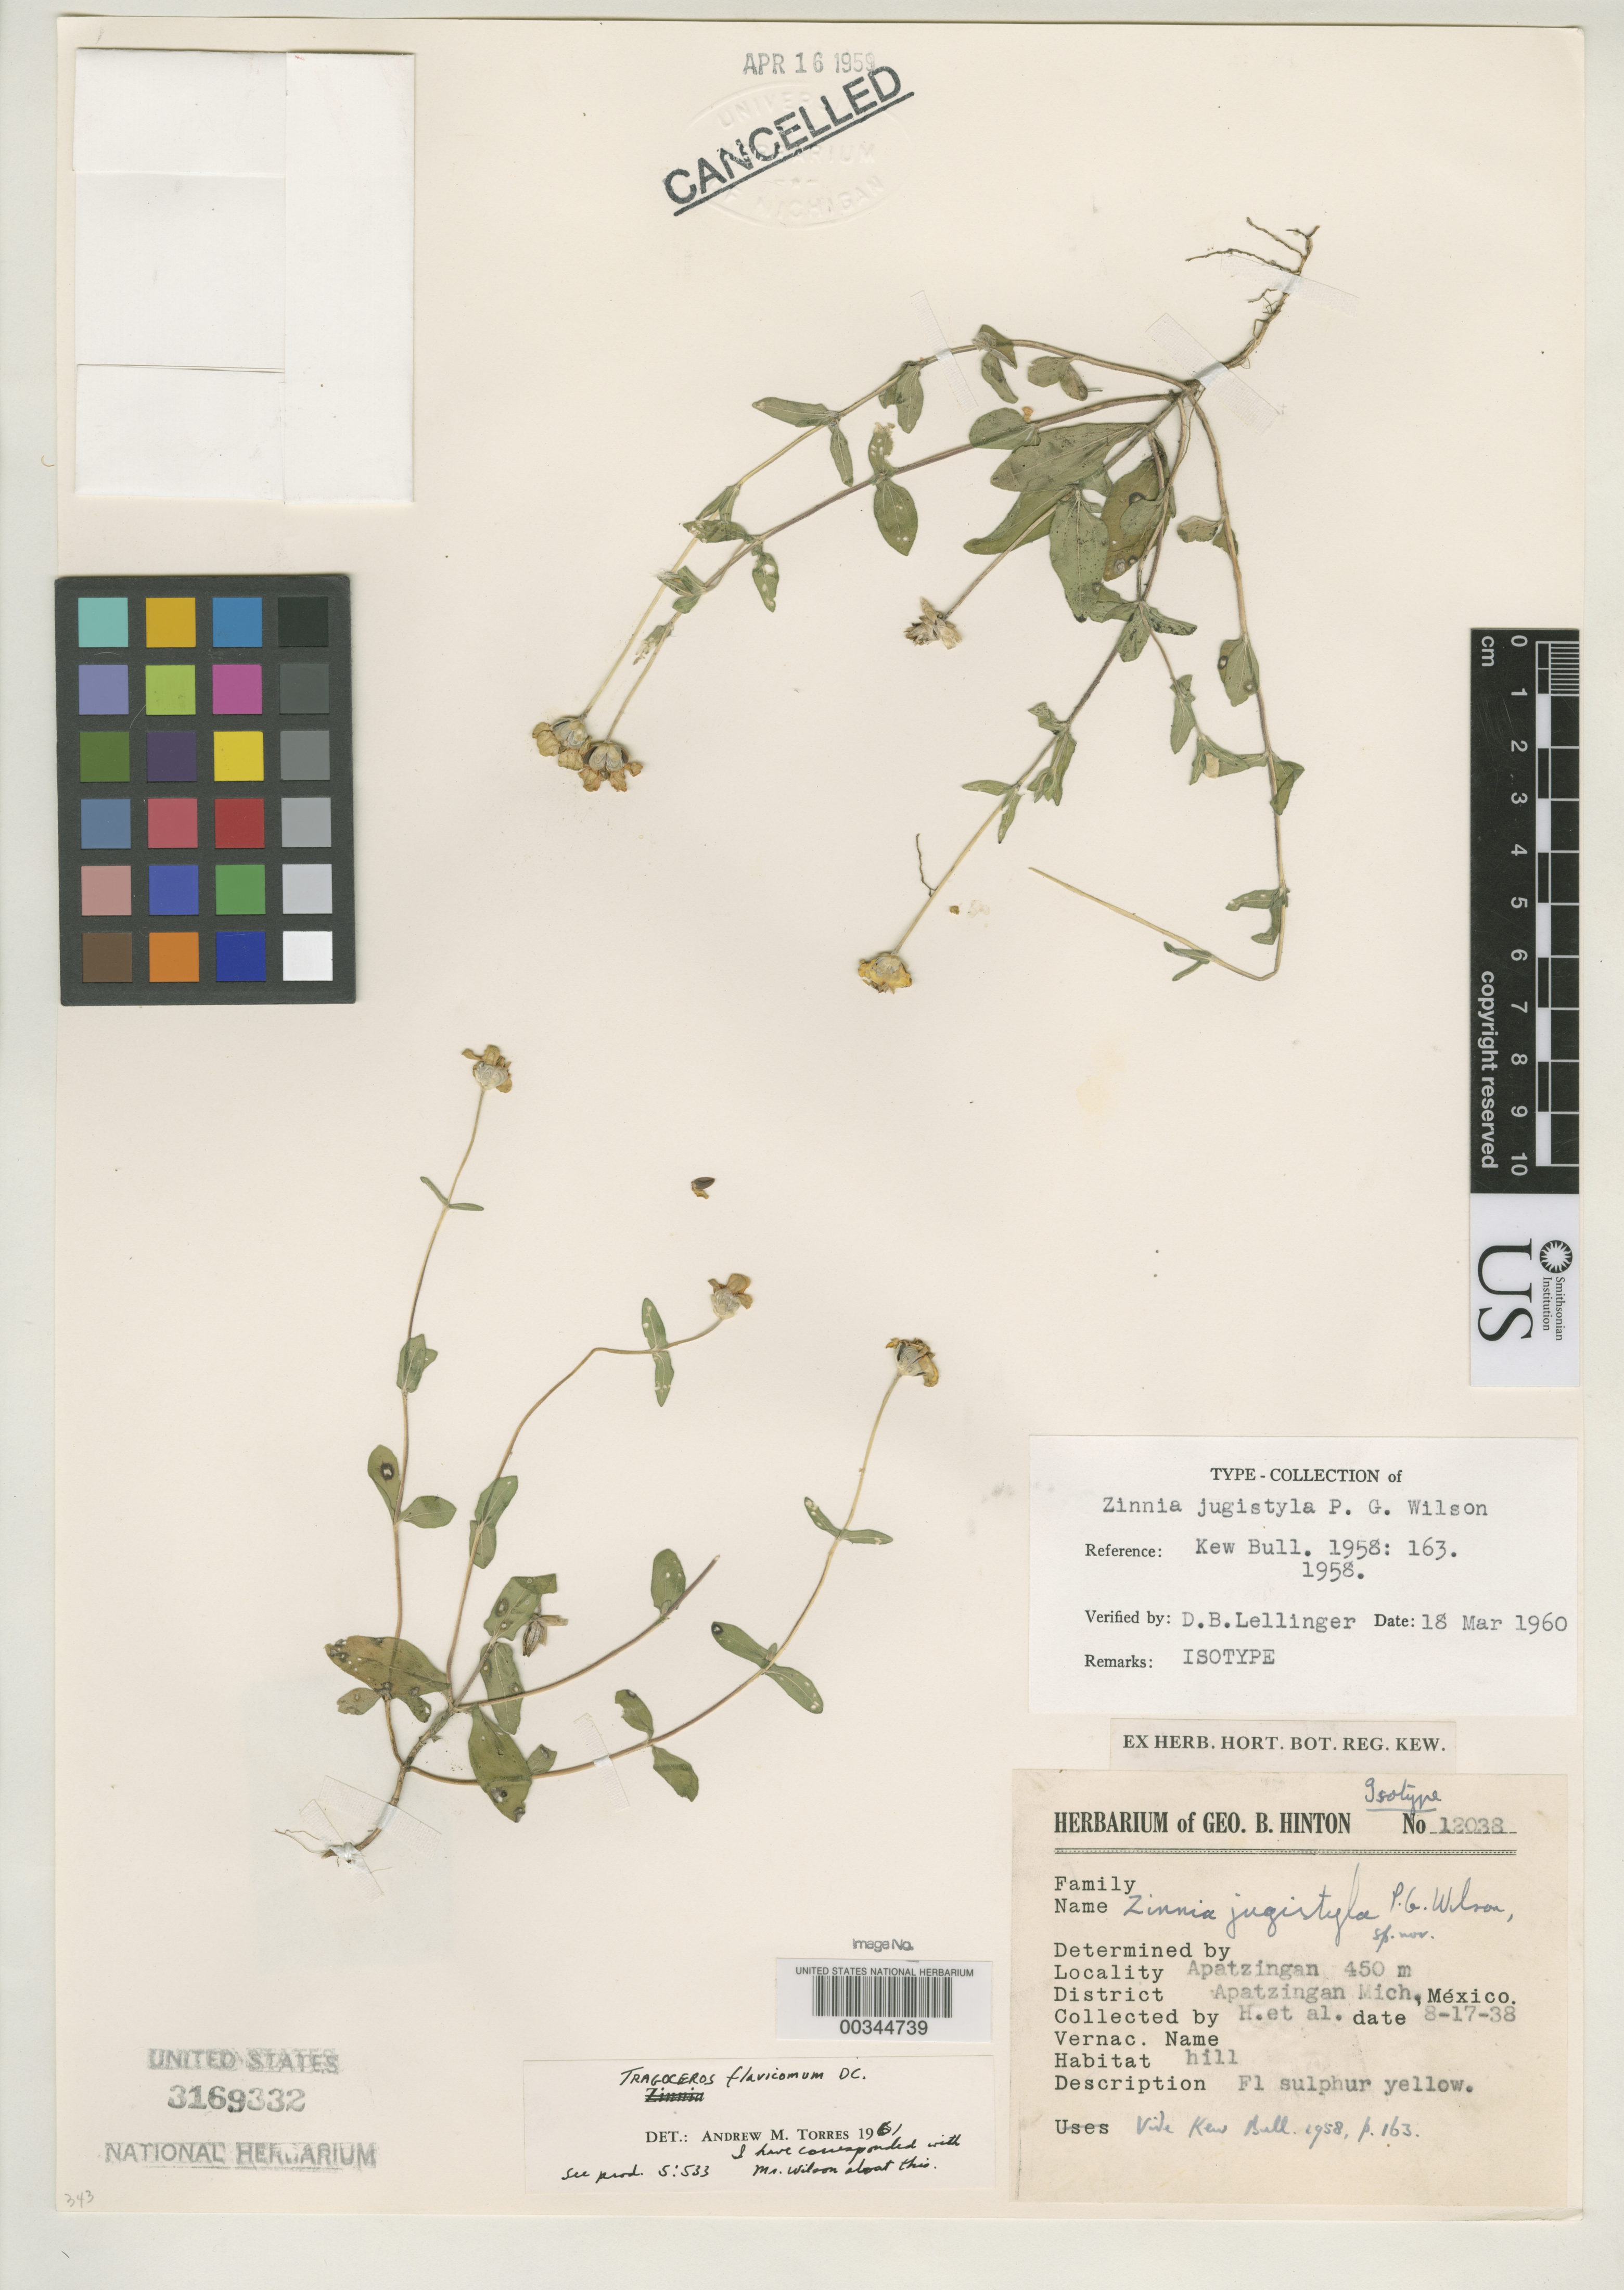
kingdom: Plantae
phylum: Tracheophyta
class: Magnoliopsida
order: Asterales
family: Asteraceae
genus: Zinnia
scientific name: Zinnia jugistyla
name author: Paul G. Wilson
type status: Isotype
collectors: G. B. Hinton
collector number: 12038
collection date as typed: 17 Aug 1938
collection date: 1938-08-17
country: Mexico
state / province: Michoacán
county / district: Apatzingan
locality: Apatzingan.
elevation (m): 450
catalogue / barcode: US 3169332